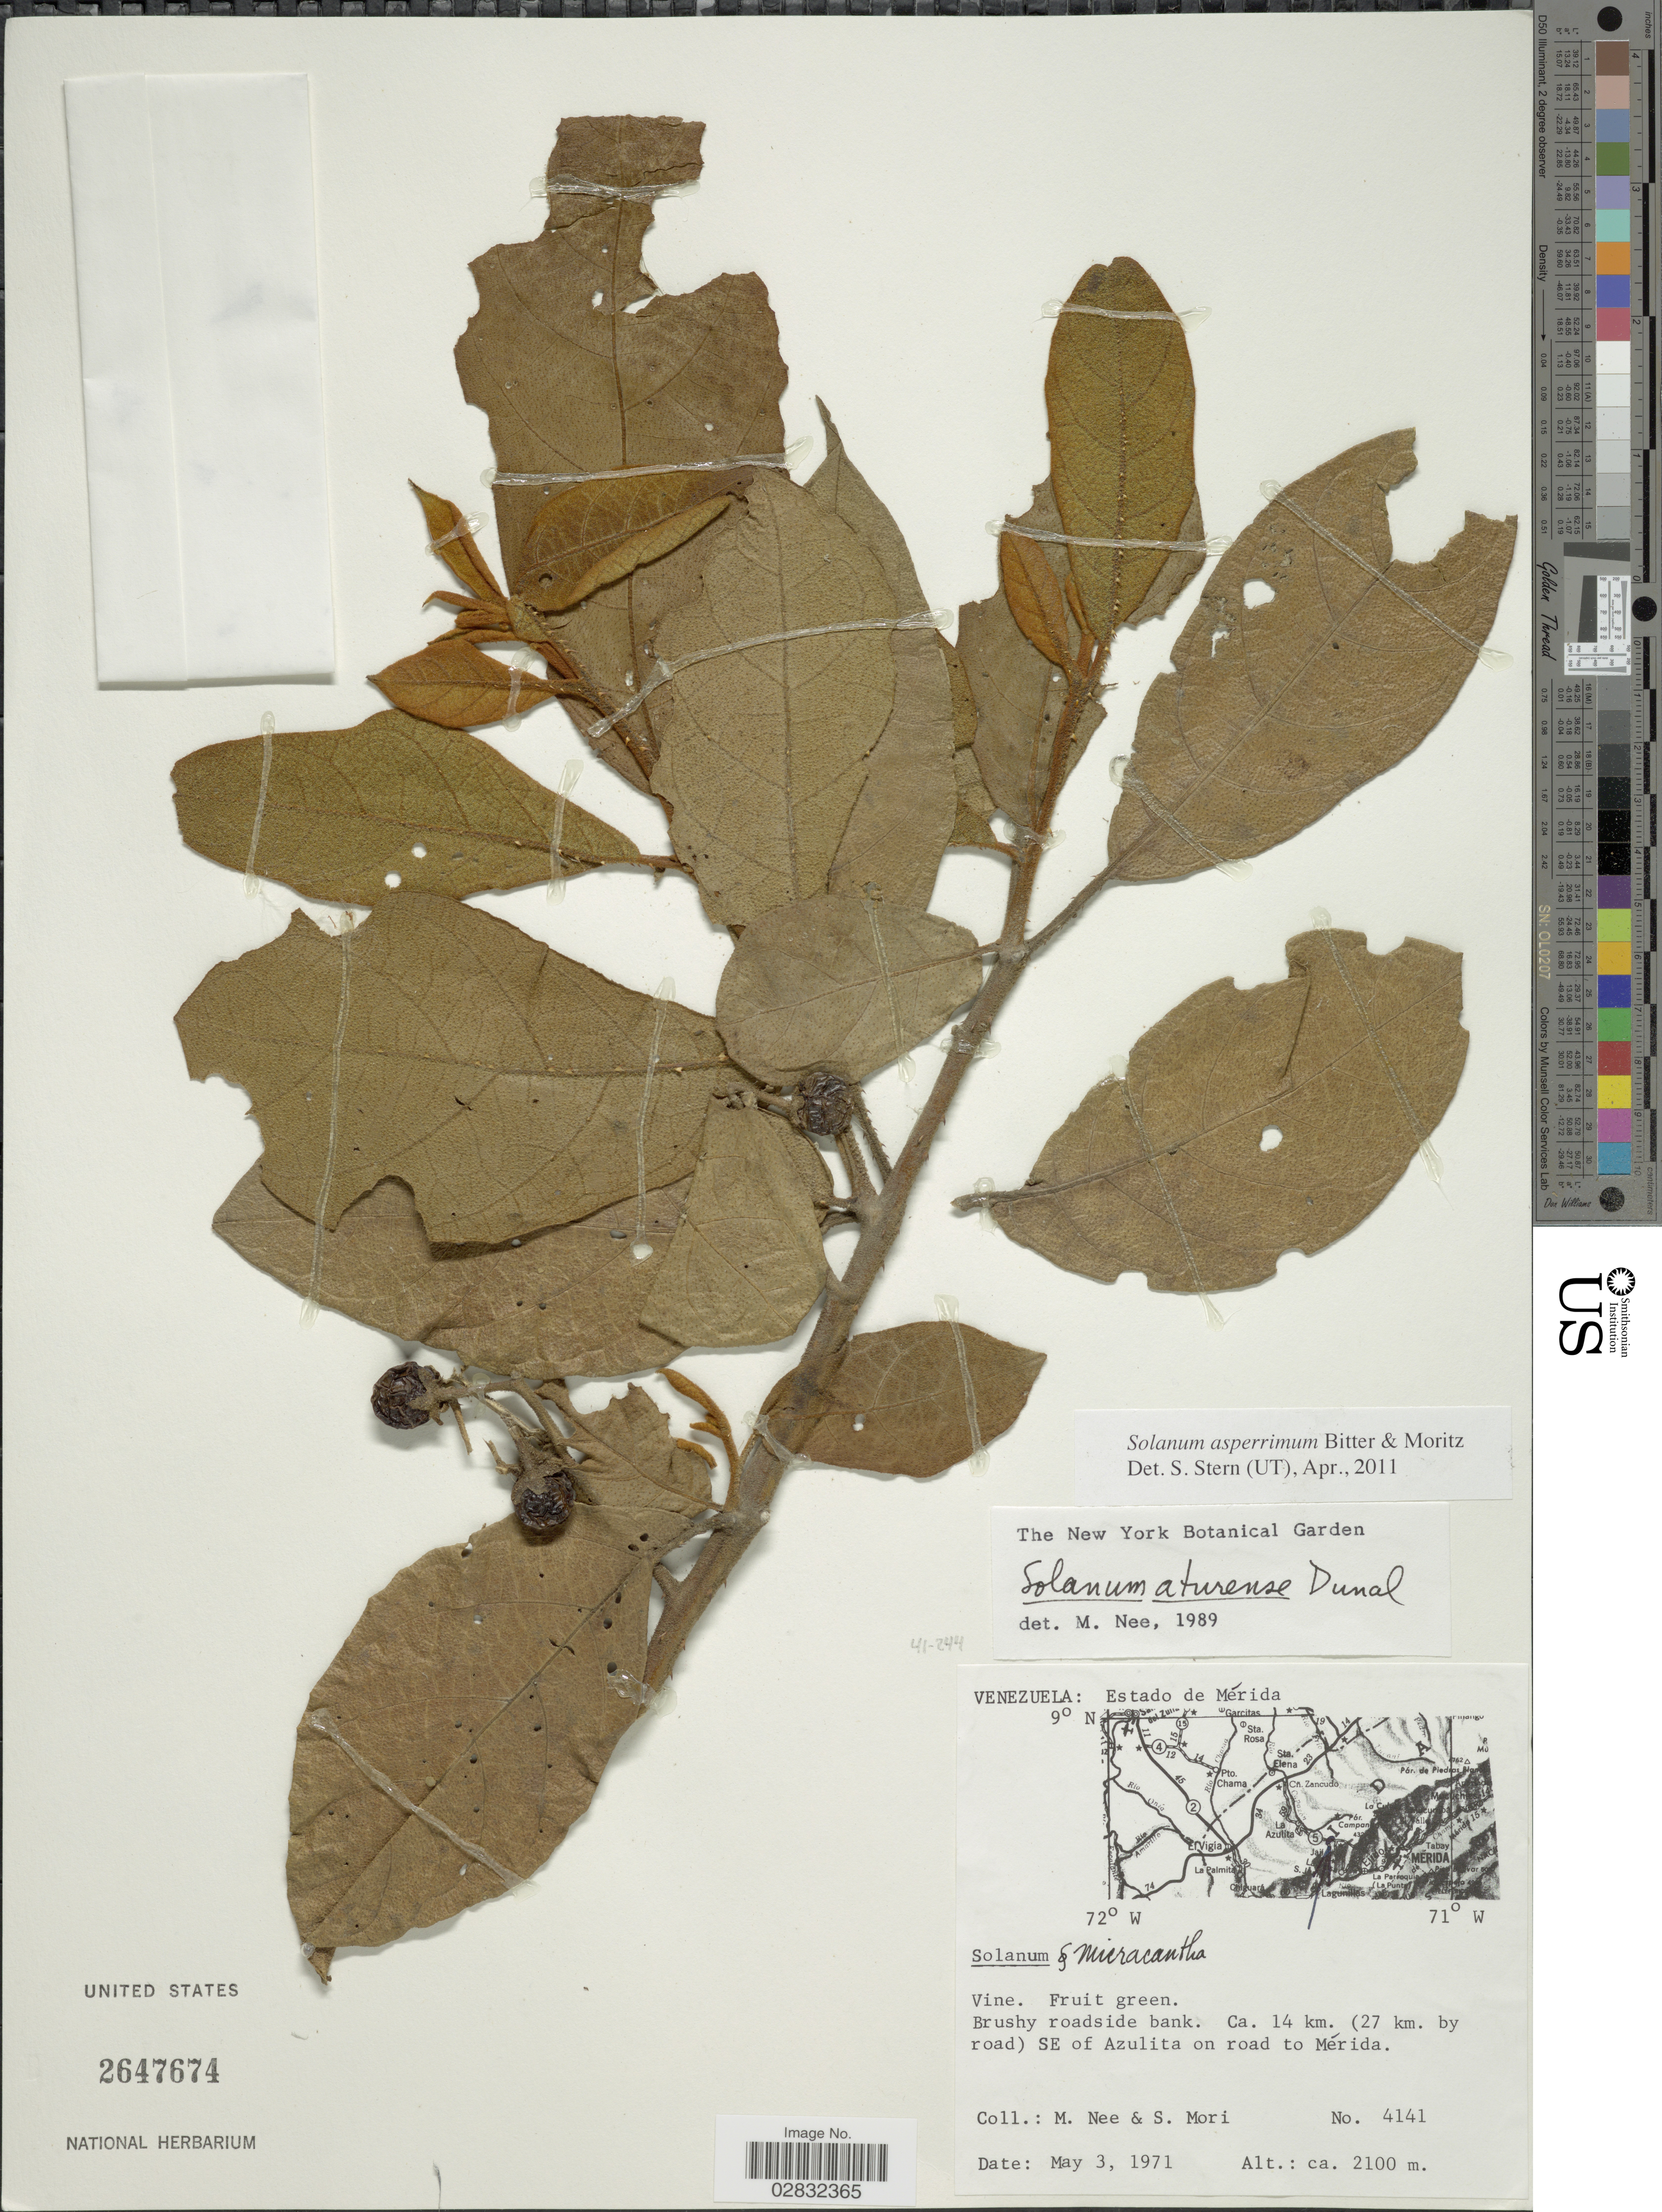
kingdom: Plantae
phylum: Tracheophyta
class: Magnoliopsida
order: Solanales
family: Solanaceae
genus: Solanum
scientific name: Solanum asperrimum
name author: Bitter & Moritz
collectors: M. Nee & S. Mori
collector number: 4141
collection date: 1971-05-03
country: Venezuela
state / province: Mérida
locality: Estado de Mérida, Brushy roadside bank, Ca. 14 km. (27 km. by road) SE of Azulita on road to Mérida.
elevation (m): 2100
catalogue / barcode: US 2647674